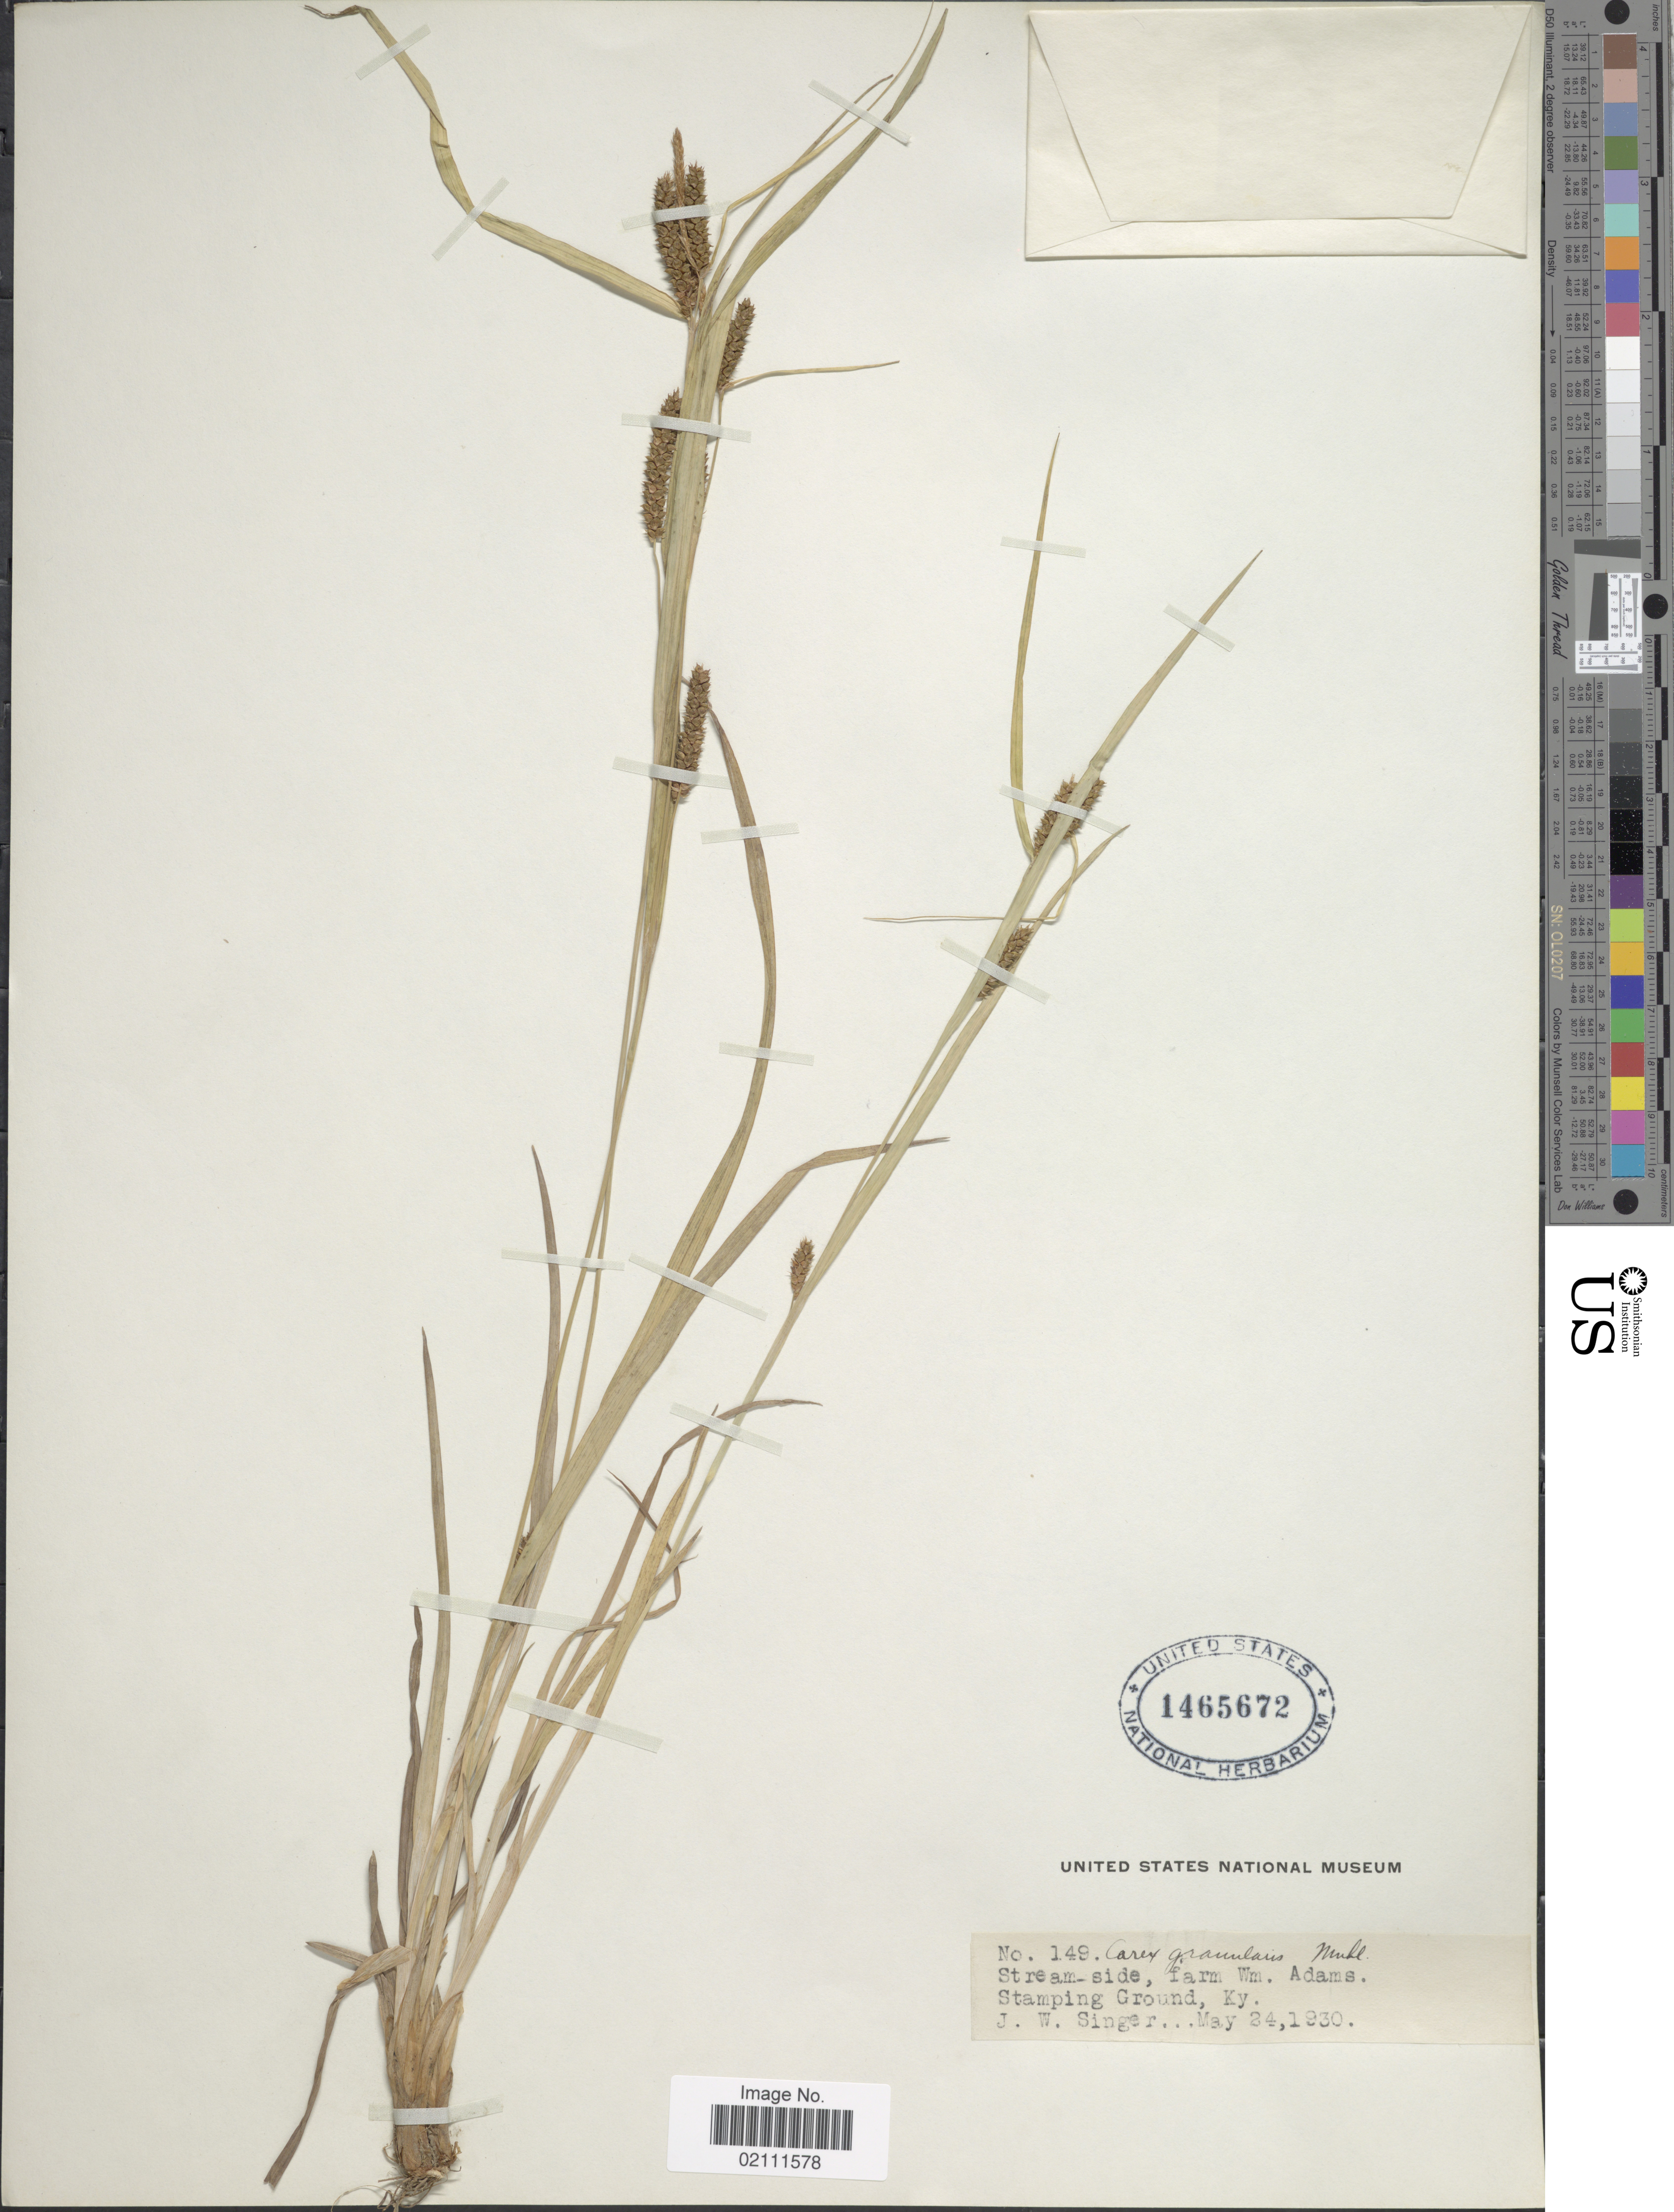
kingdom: Plantae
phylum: Tracheophyta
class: Liliopsida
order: Poales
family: Cyperaceae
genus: Carex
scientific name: Carex granularis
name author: Muhl. ex Willd.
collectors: J. EW. Singer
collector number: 149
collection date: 1930-05-24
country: United States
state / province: Kentucky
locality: Stream-side, farm Wm. Adams, Stamping Ground.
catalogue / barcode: US 1465672